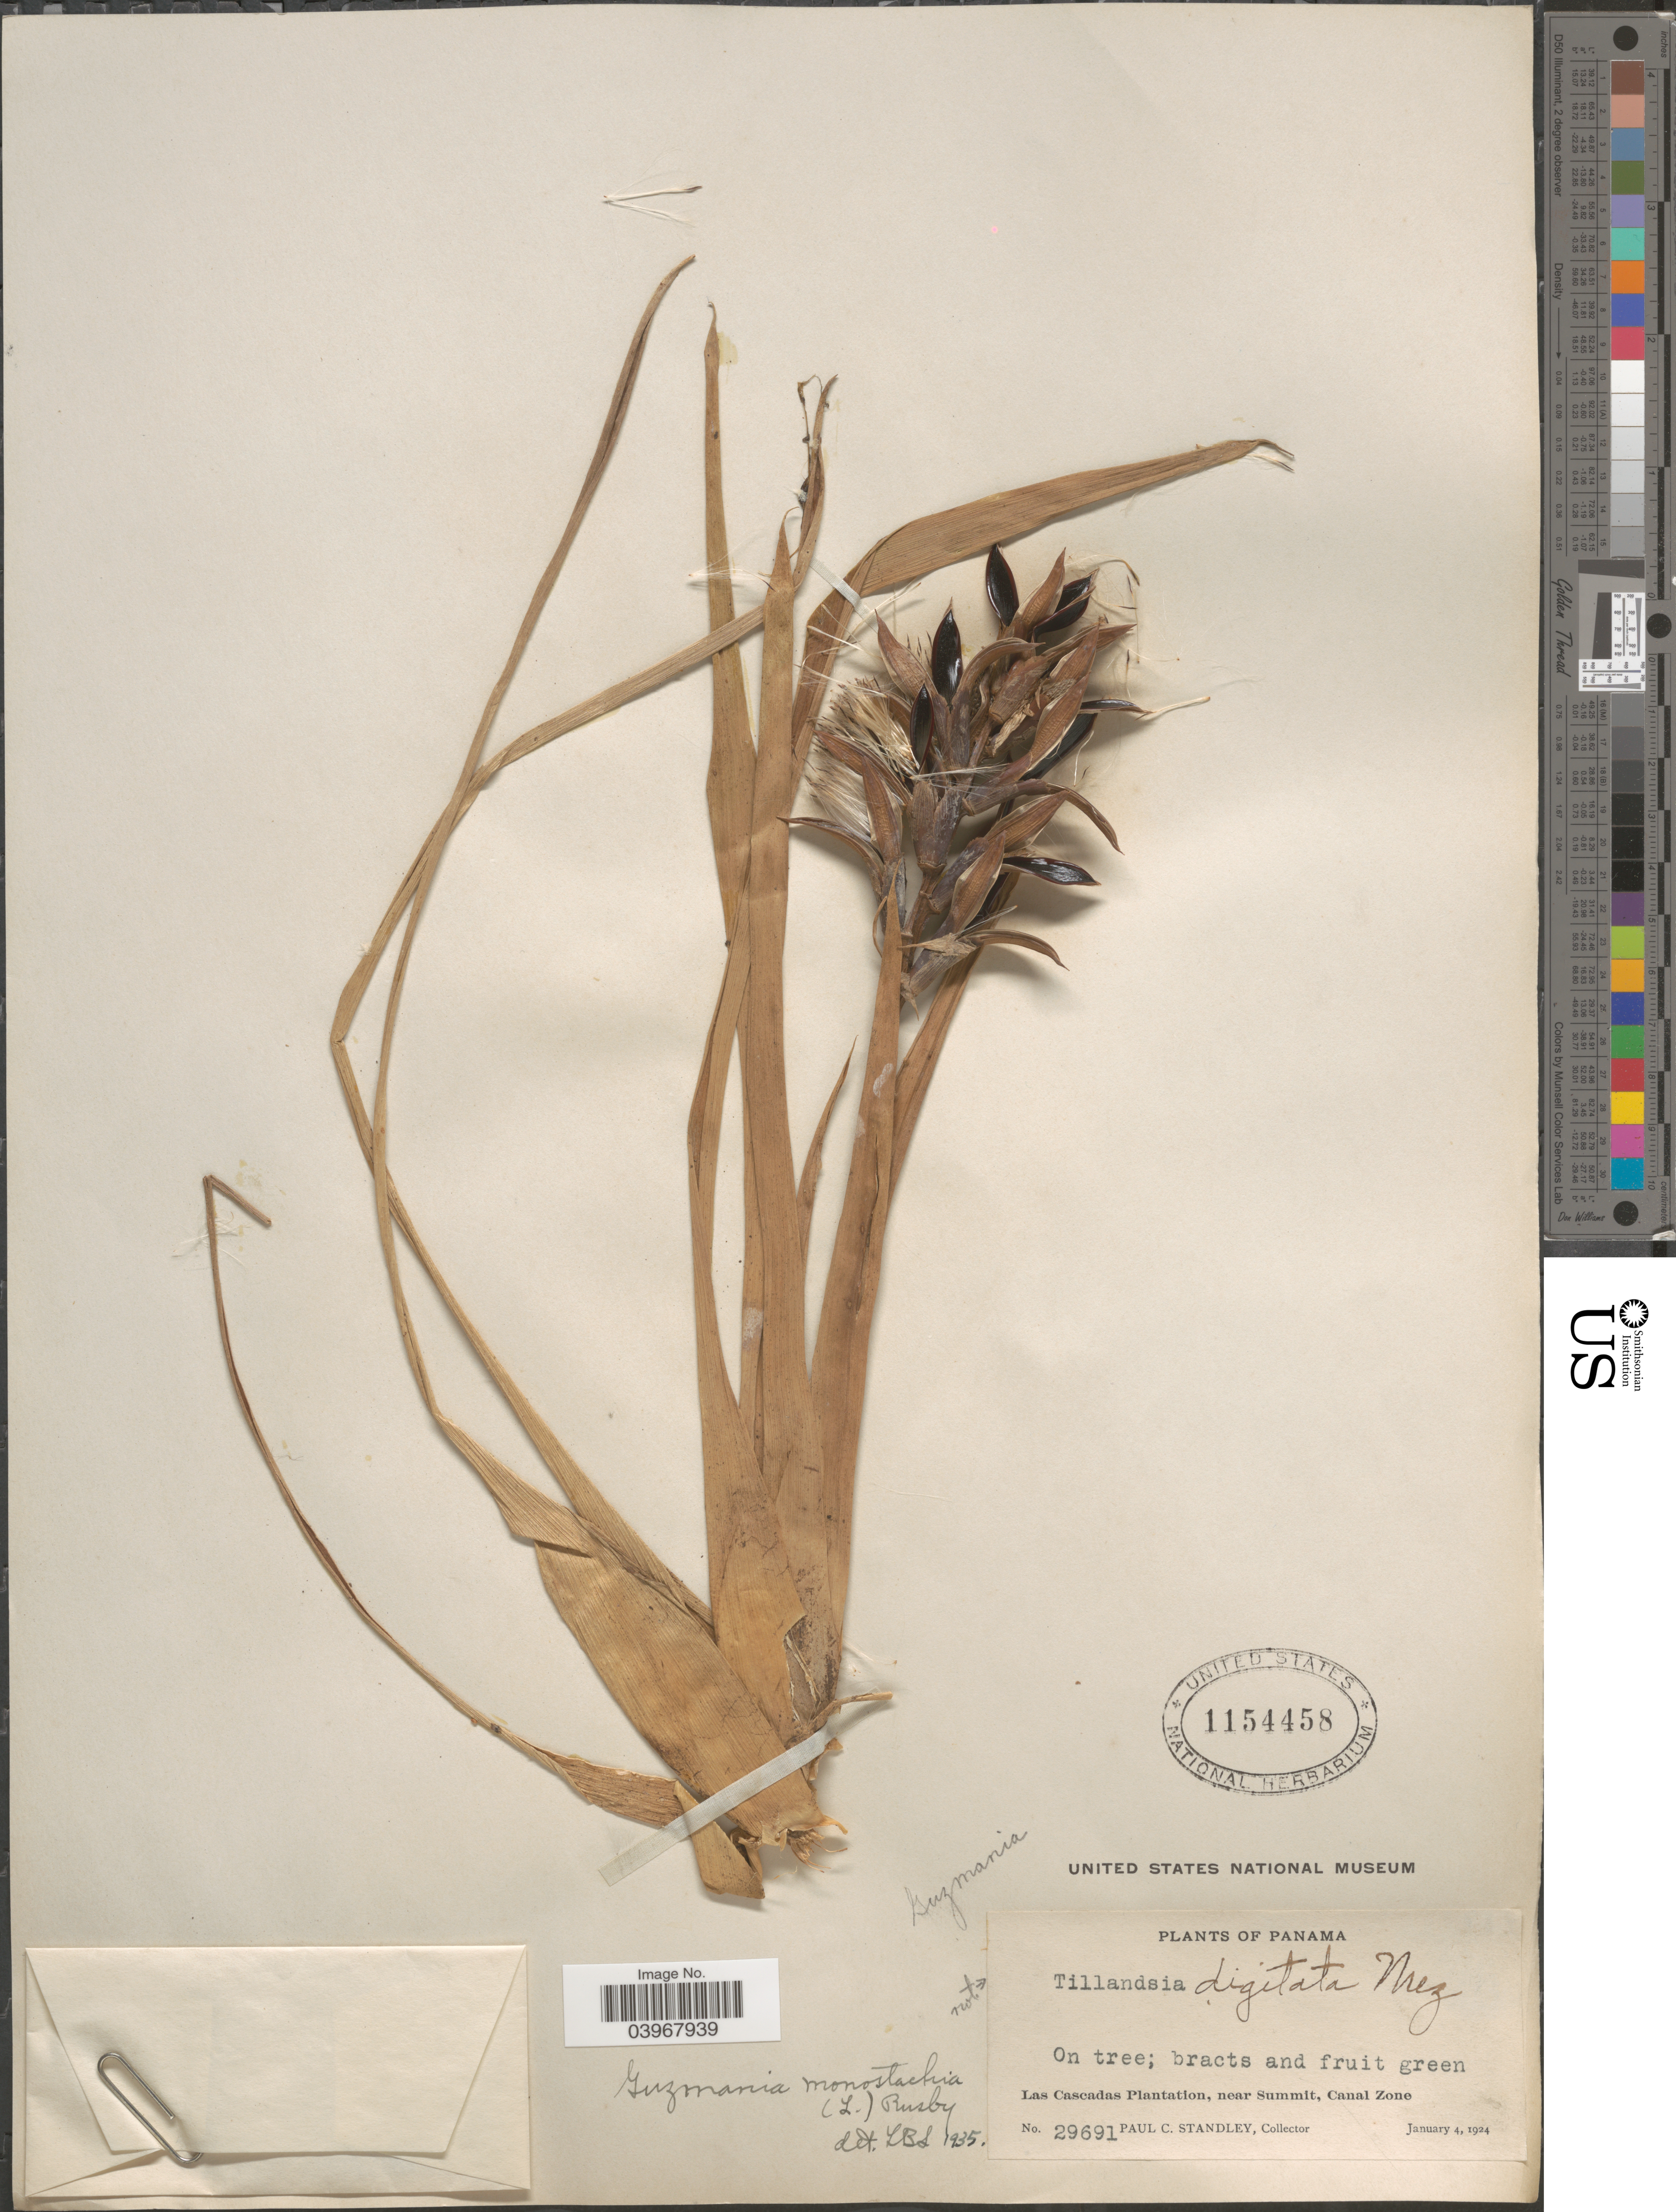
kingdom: Plantae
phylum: Tracheophyta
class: Liliopsida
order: Poales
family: Bromeliaceae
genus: Guzmania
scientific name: Guzmania monostachia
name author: (L.) Rusby ex Mez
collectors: P. C. Standley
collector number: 29691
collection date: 1924-01-04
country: Panama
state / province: Colón / Panamá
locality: Las Cascadas Plantation, near Summit, Canal Zone.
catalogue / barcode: US 1154458